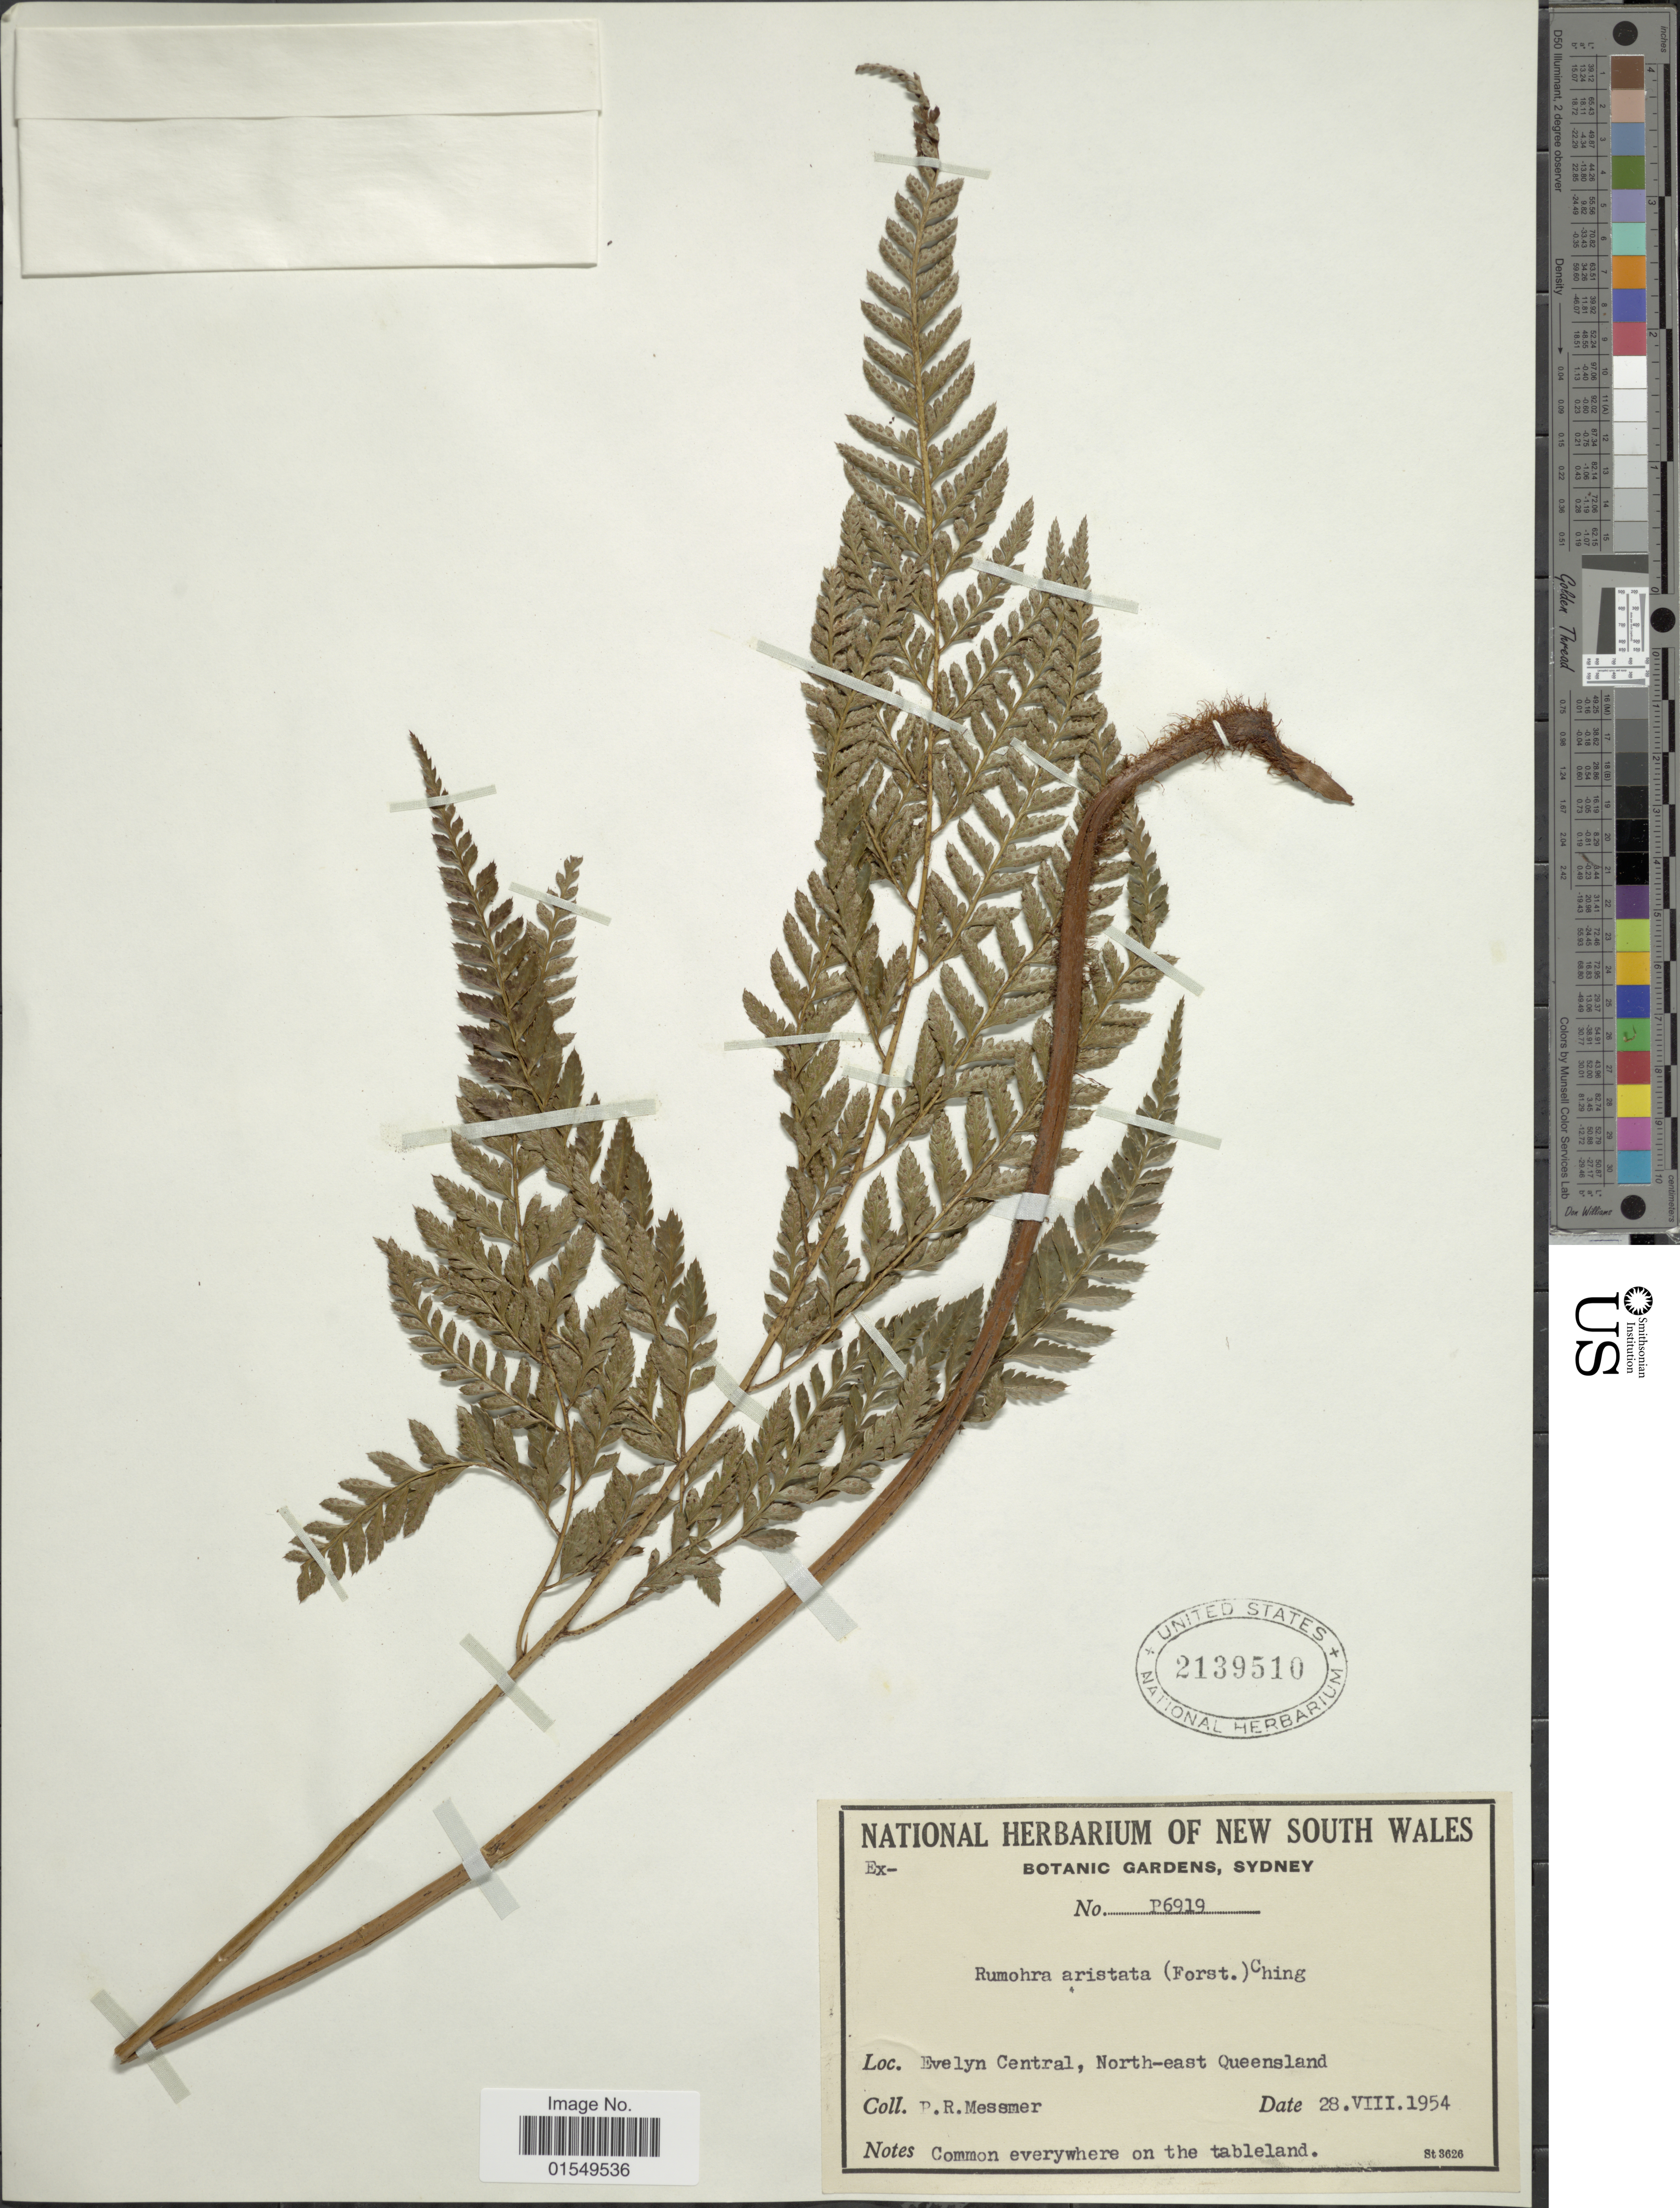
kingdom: Plantae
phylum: Tracheophyta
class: Polypodiopsida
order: Polypodiales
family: Dryopteridaceae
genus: Arachniodes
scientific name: Arachniodes aristata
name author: (G. Forst.) Tindale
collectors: P. Messmer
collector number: P6919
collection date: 1954-08-28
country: Australia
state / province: Queensland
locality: Evelyn Central, North-east Queensland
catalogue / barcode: US 2139510